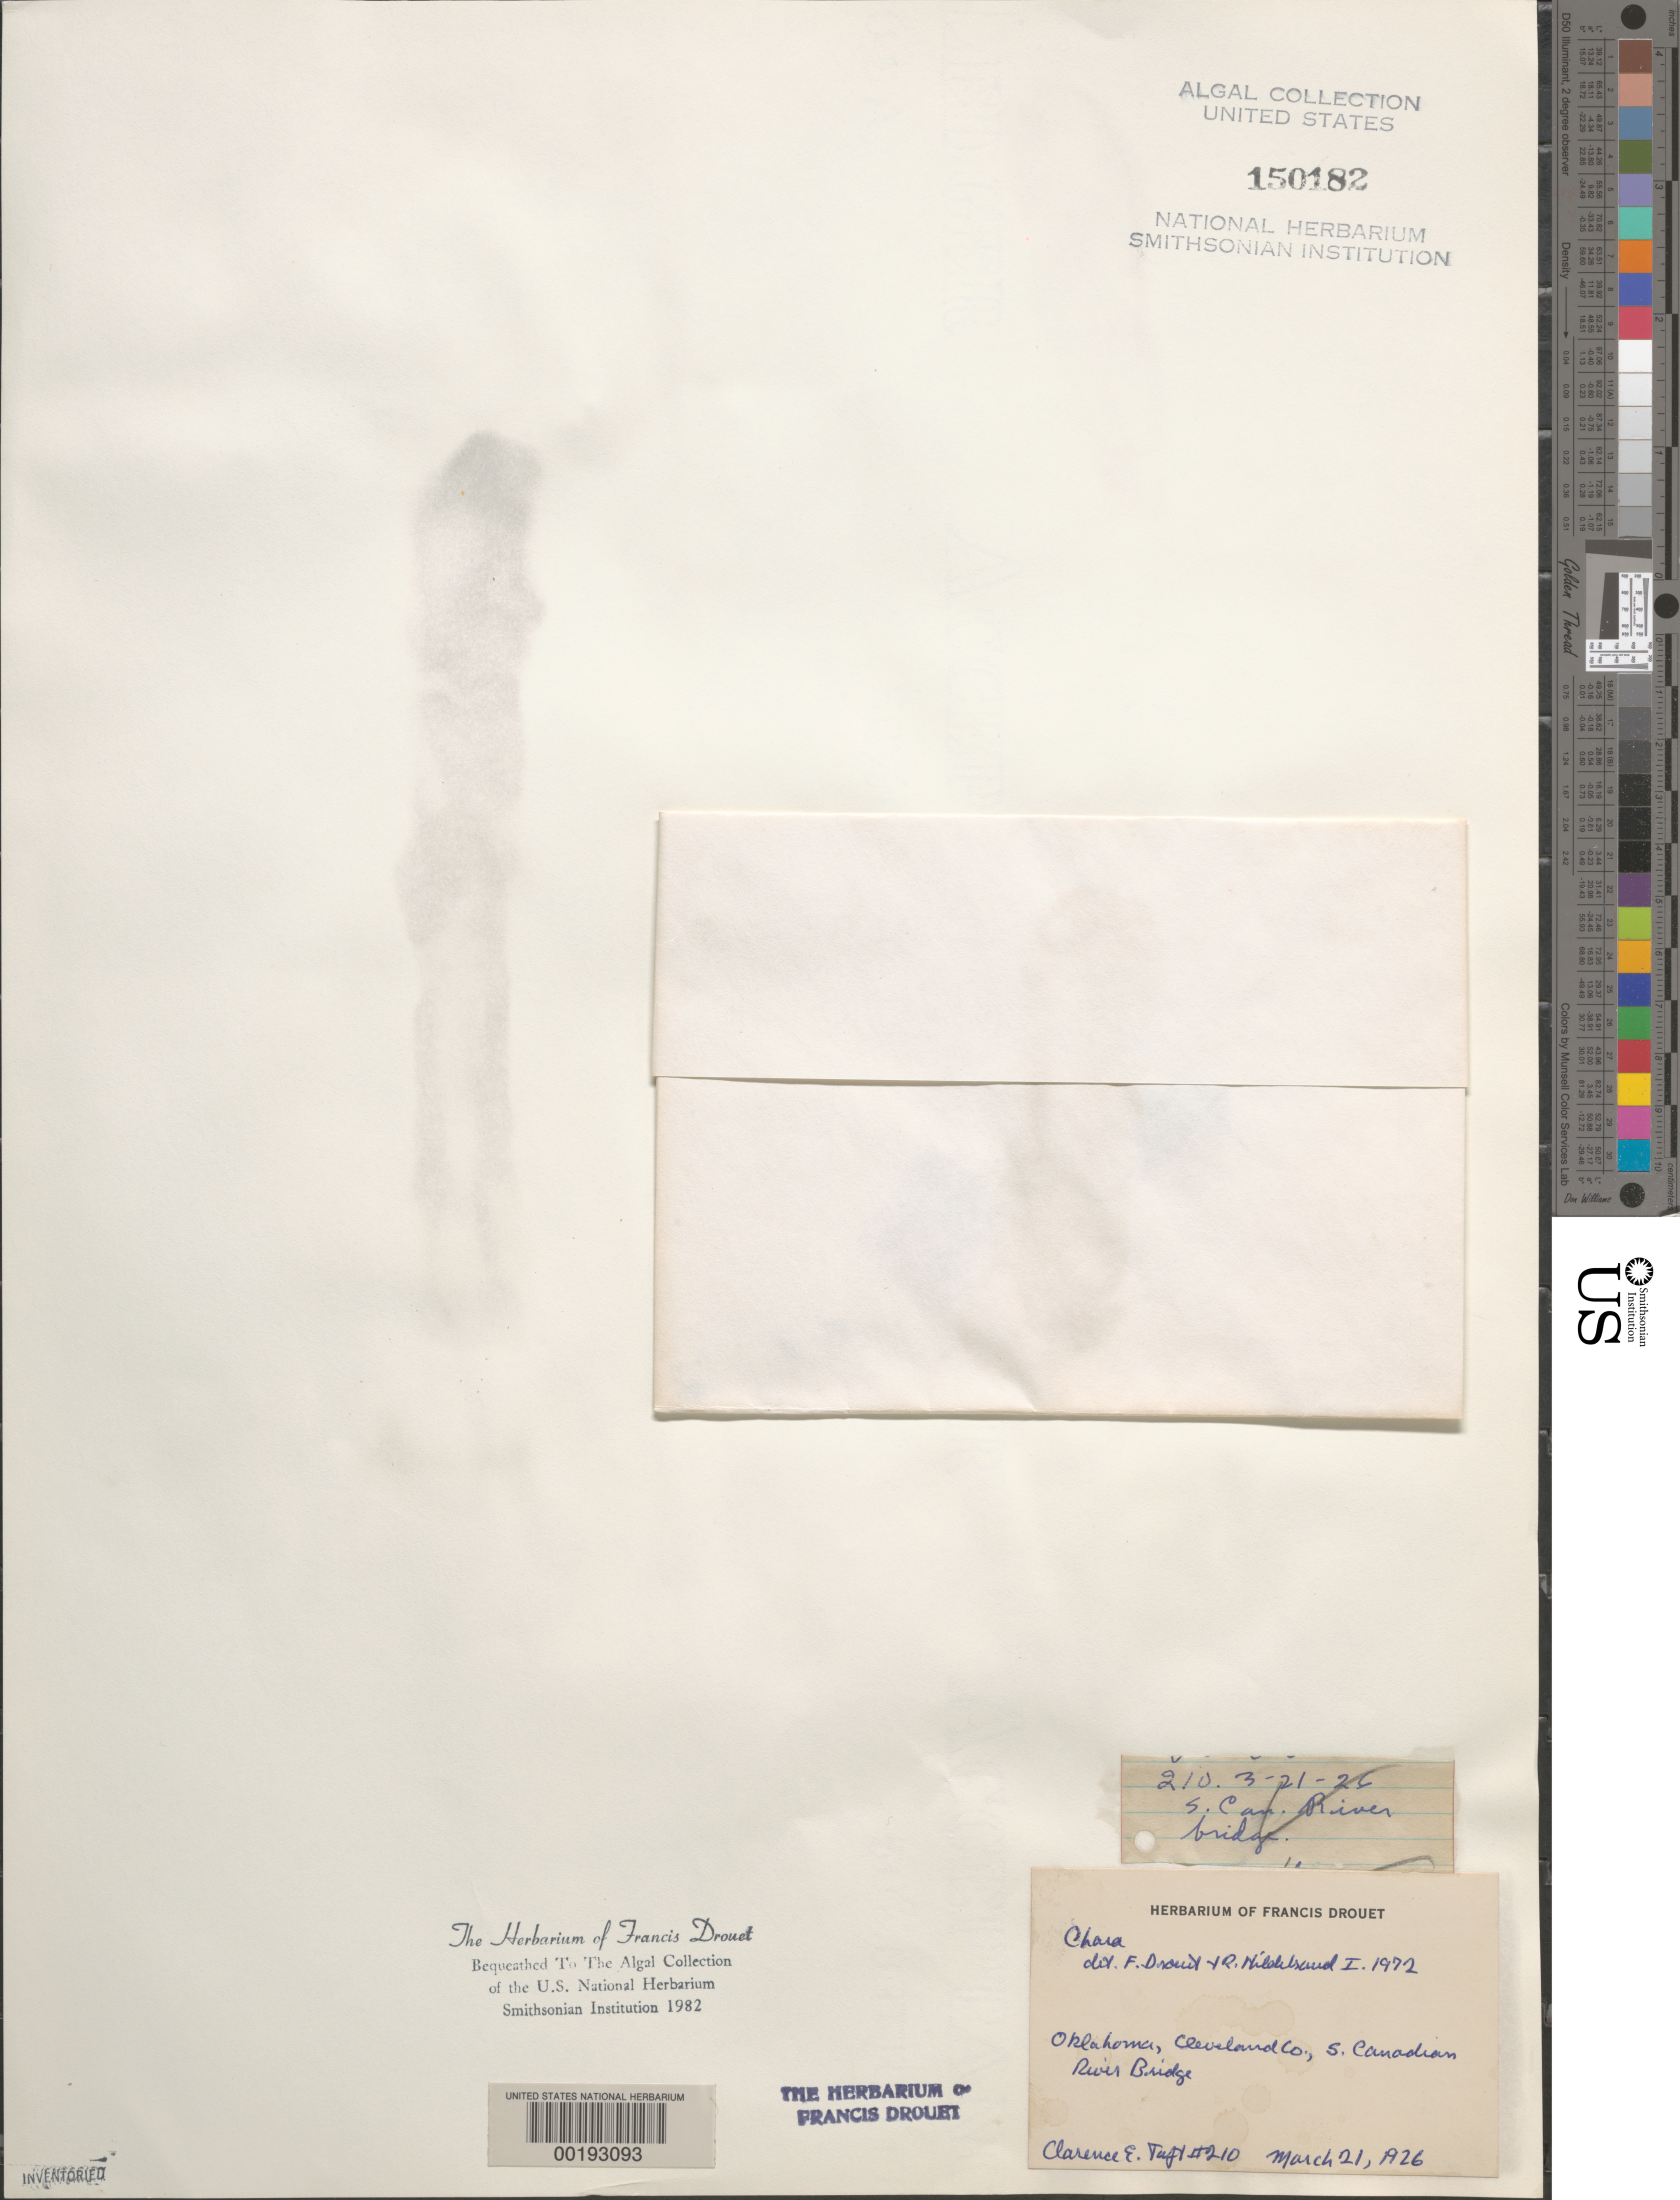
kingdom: Plantae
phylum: Charophyta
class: Charophyceae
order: Charales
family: Characeae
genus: Chara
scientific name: Chara sp.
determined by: Drouet, F. E.; Hildebrand, R. W.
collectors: C. E. Taft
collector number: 210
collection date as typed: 21 Mar 1926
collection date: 1926-03-21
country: United States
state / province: Oklahoma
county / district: Cleveland County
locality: South Canadian River Bridge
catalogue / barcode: US 150182